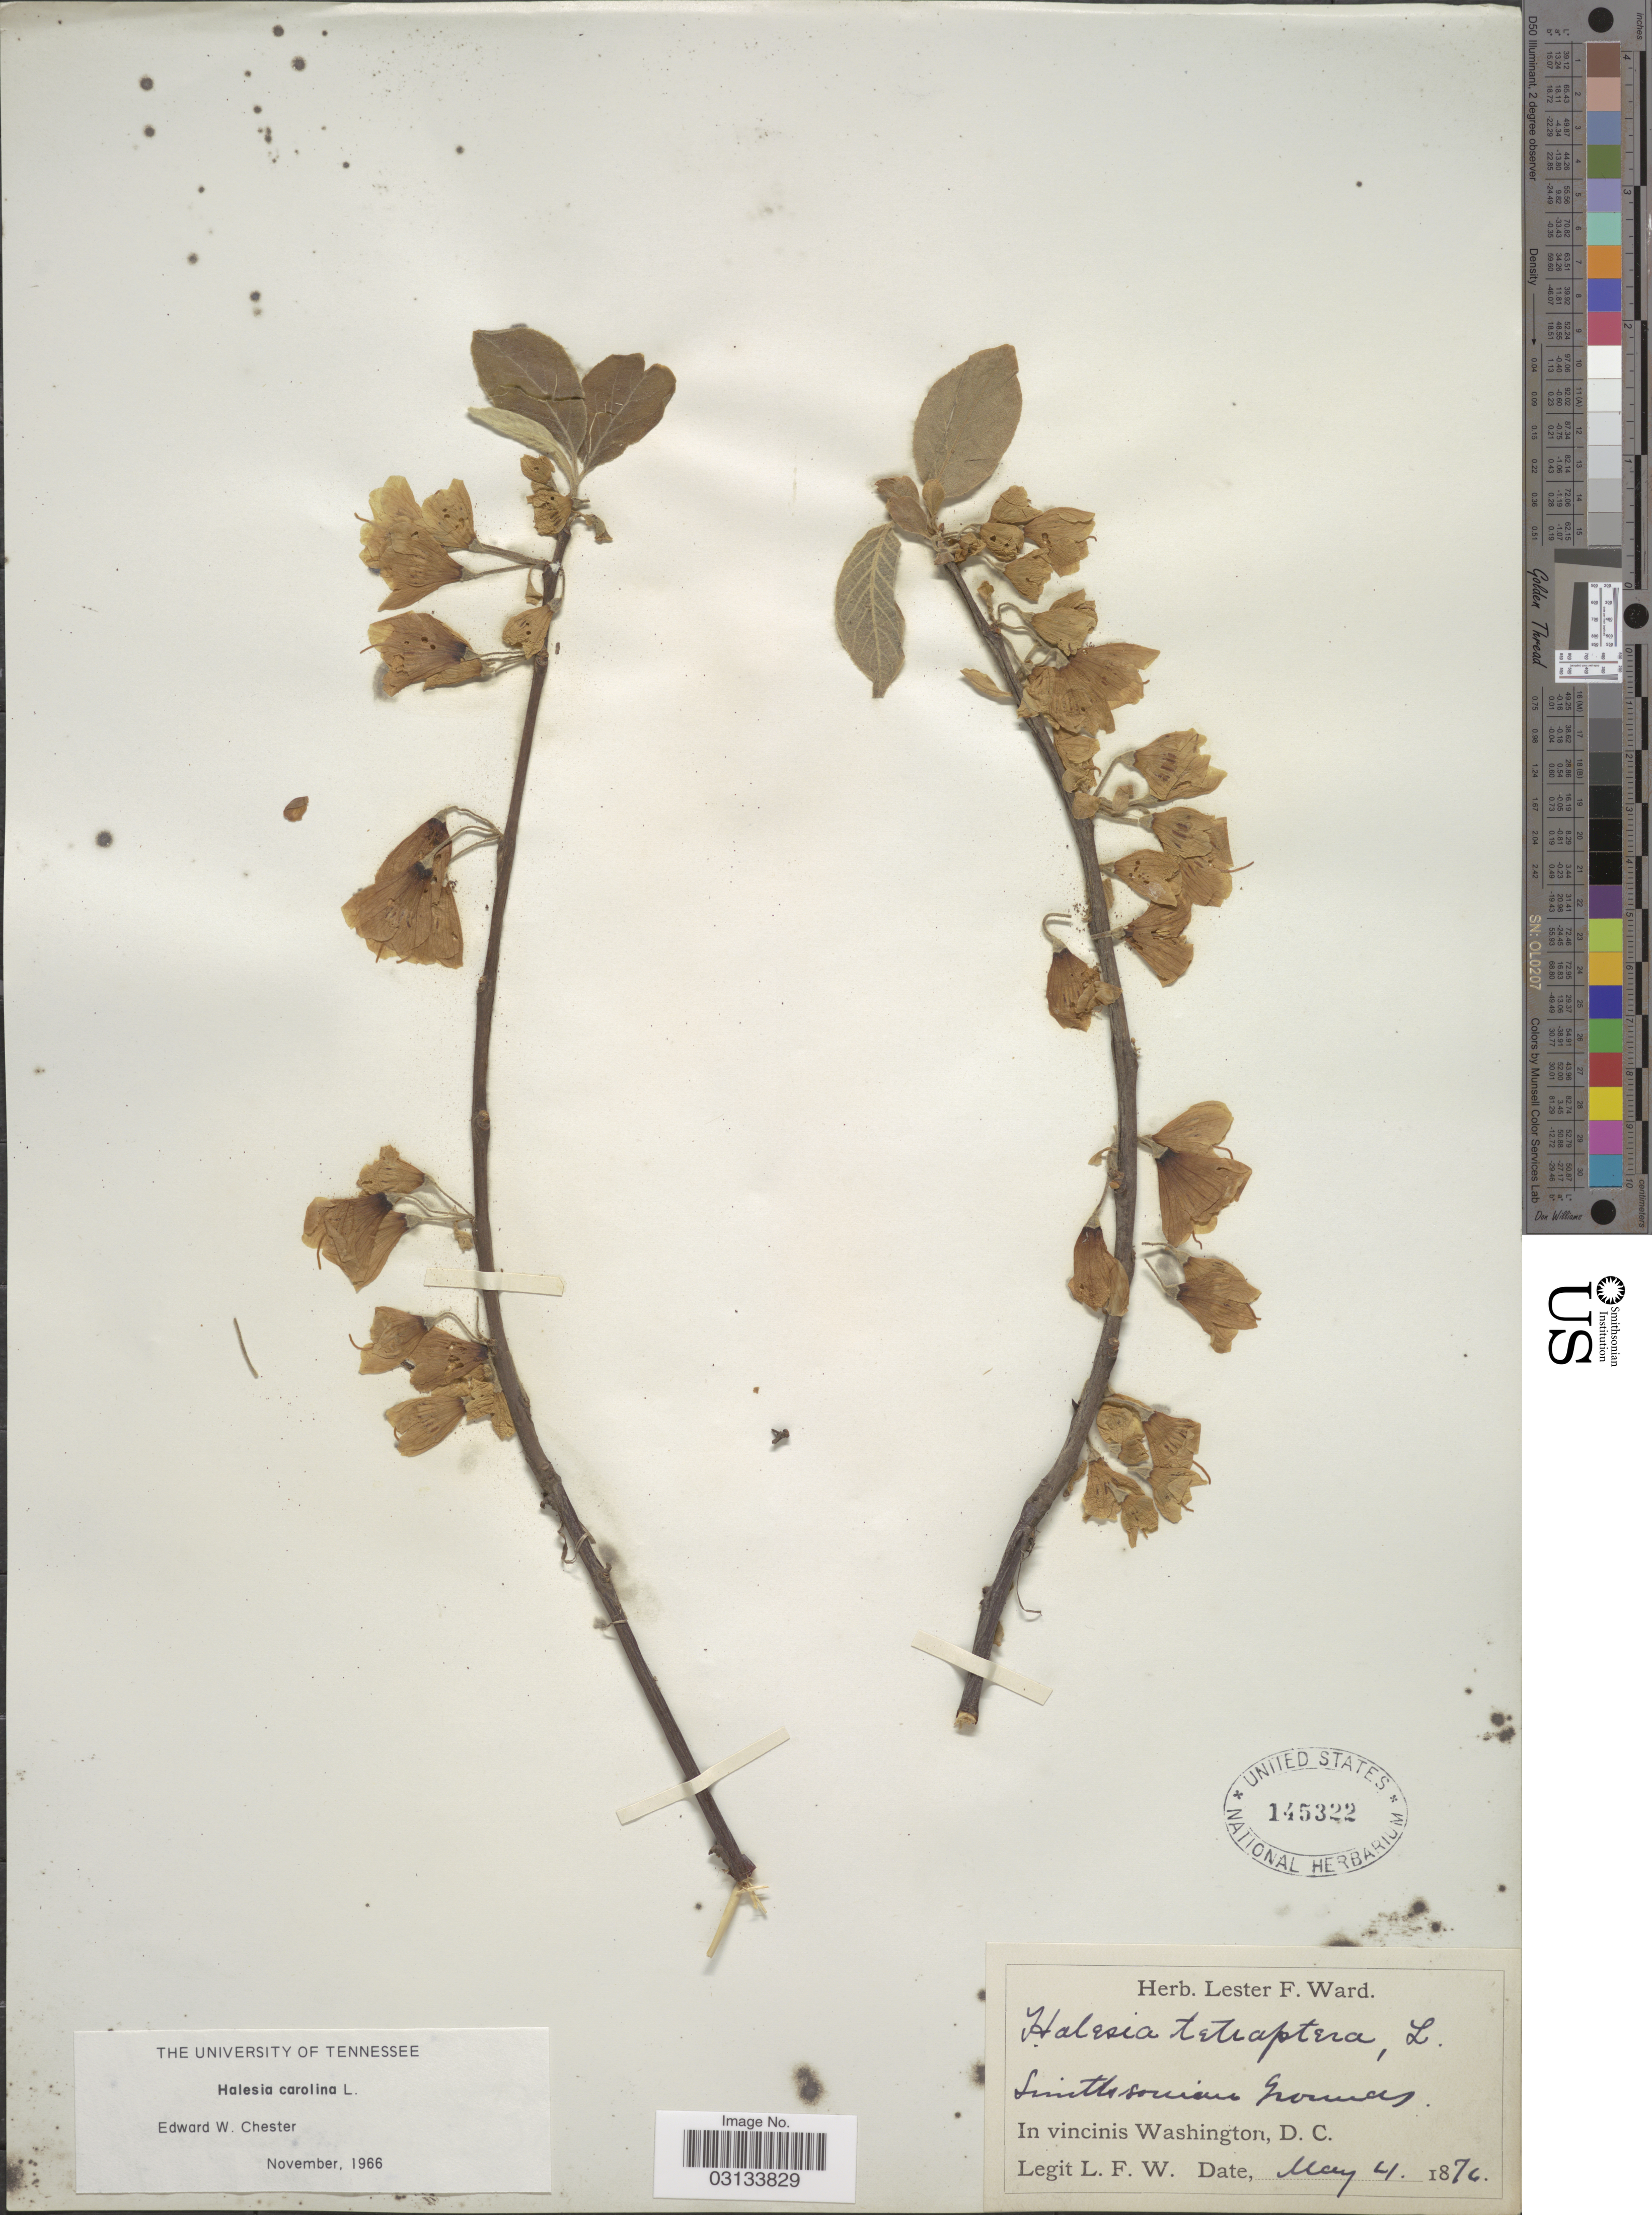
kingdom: Plantae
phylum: Tracheophyta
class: Magnoliopsida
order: Ericales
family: Styracaceae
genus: Halesia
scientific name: Halesia carolina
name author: L.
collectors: L. F. Ward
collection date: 1876-05-04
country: United States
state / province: District of Columbia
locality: Smithsonian Grounds. In vicinis Washington, D. C.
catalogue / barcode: US 145322